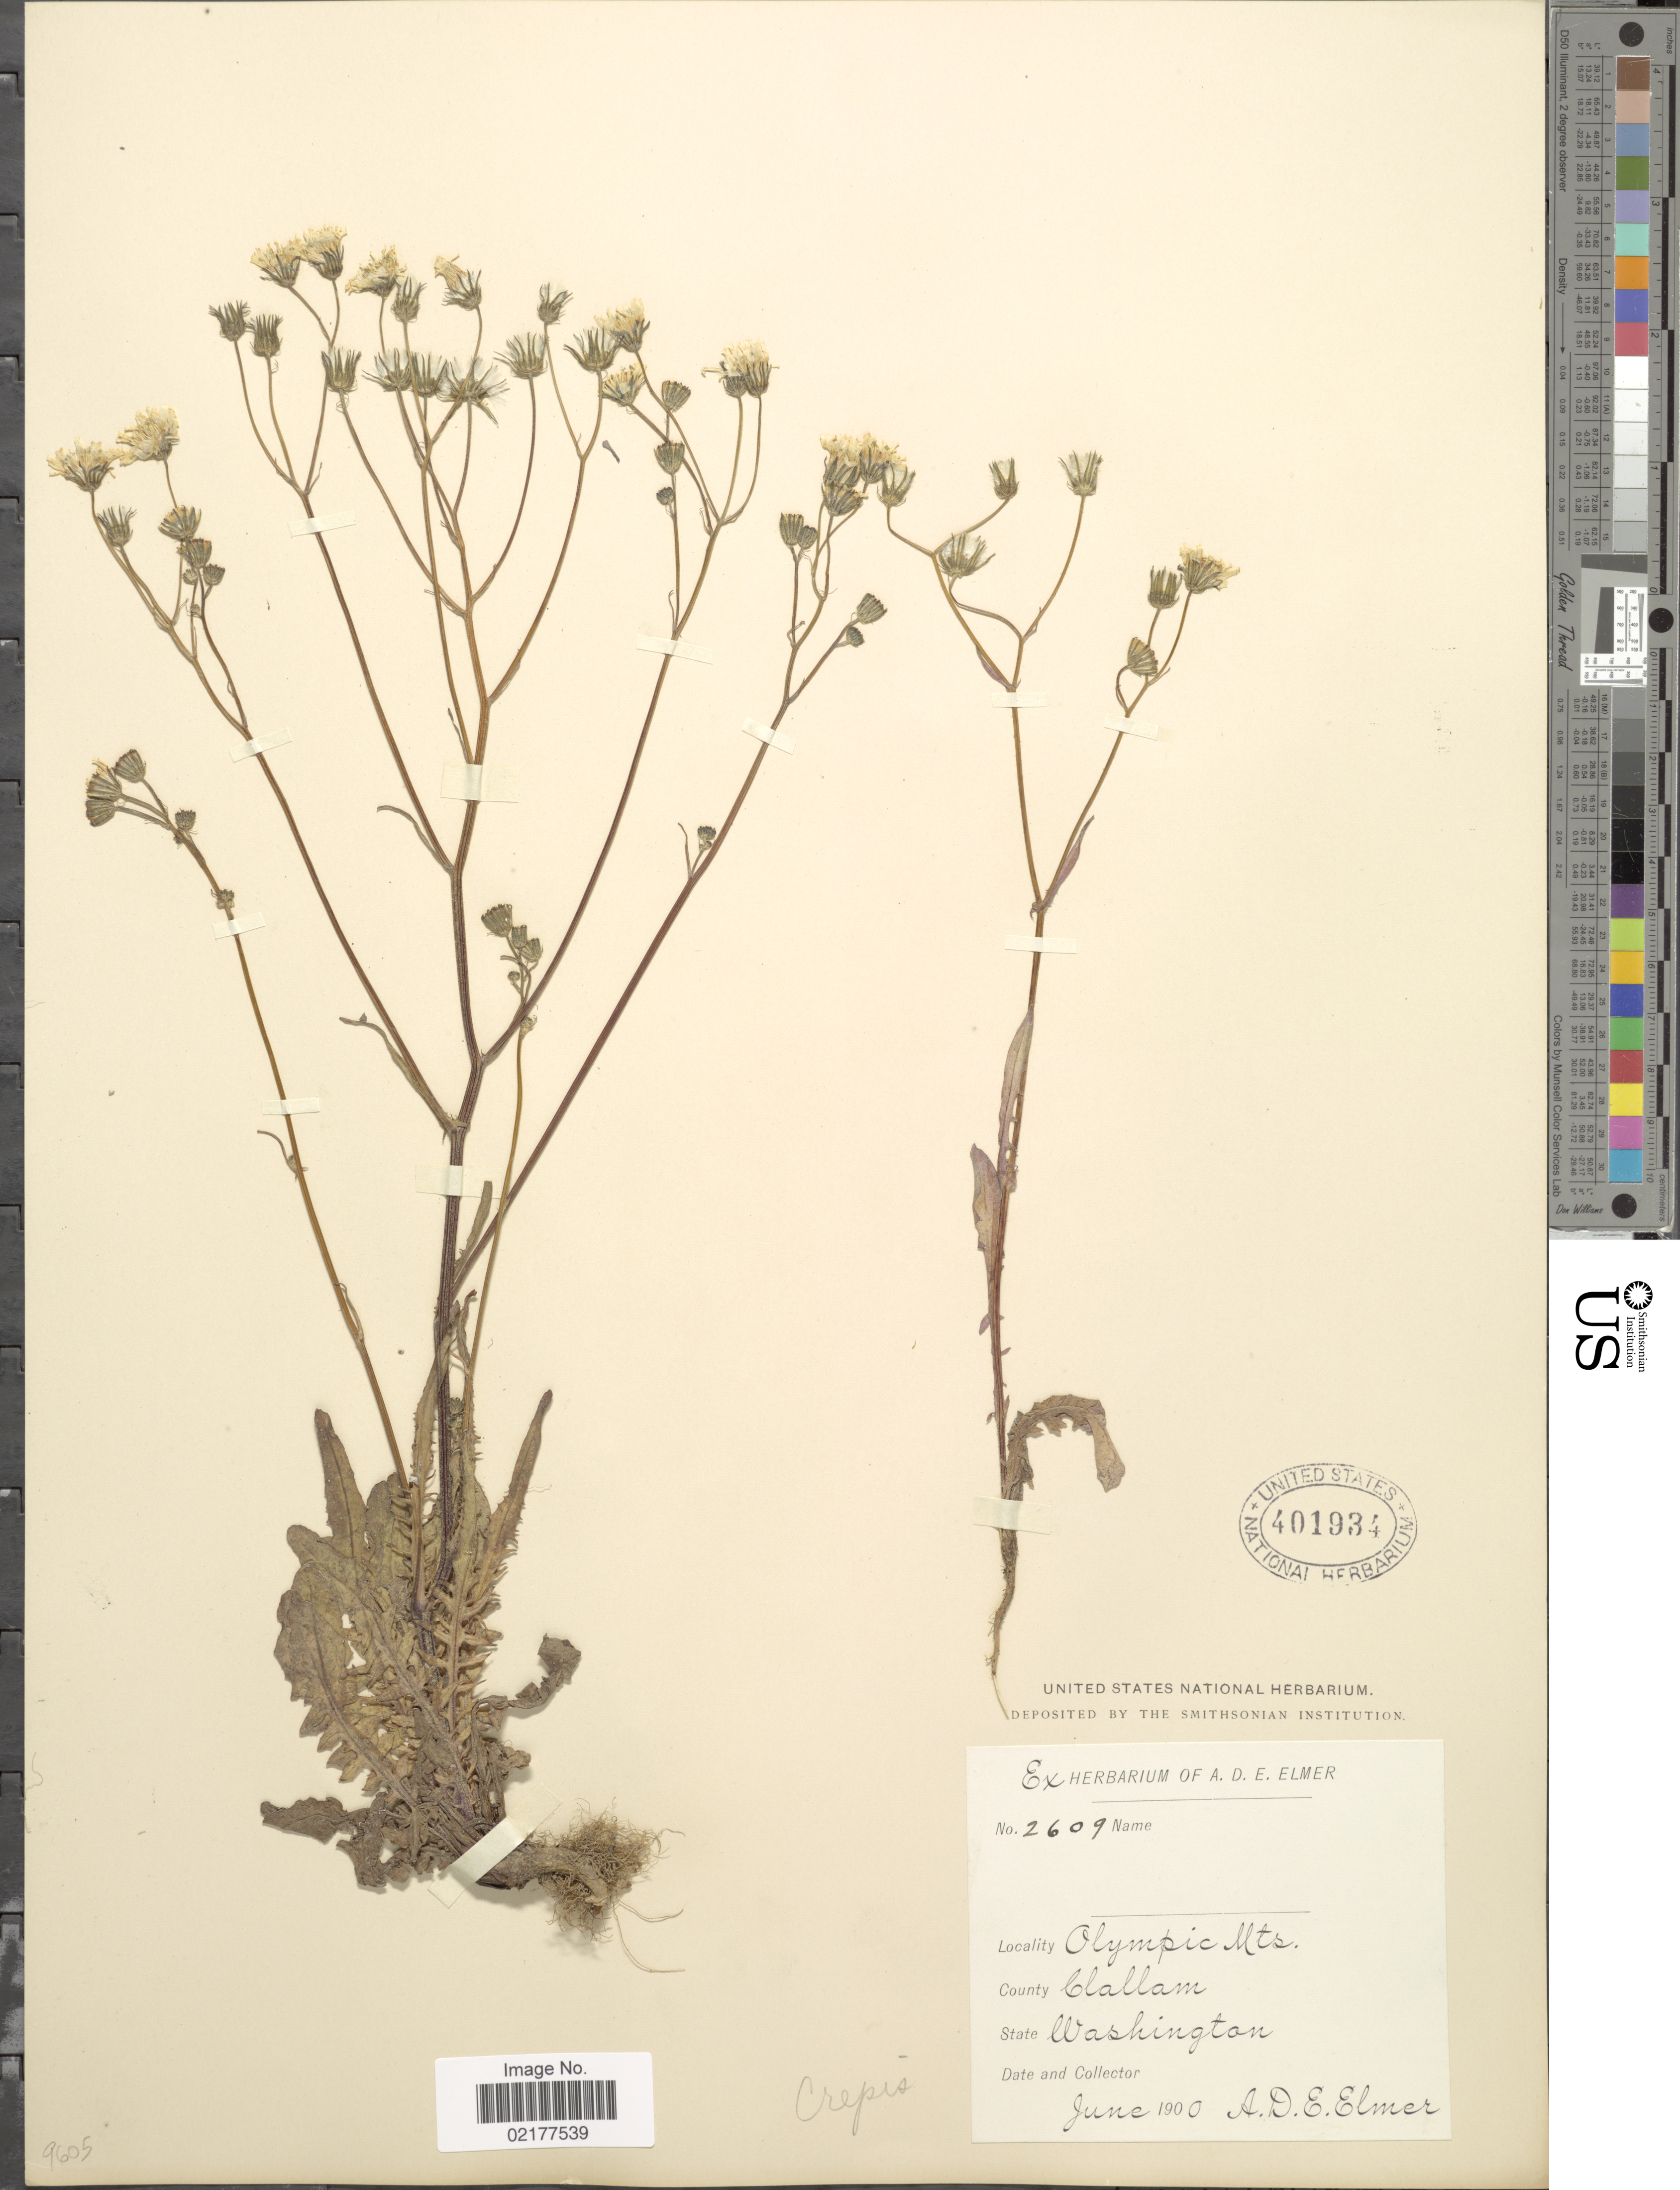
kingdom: Plantae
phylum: Tracheophyta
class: Magnoliopsida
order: Asterales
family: Asteraceae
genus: Crepis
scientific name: Crepis sp.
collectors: A. D. E. Elmer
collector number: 2609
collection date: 1900-06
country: United States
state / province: Washington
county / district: Clallam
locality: Olympic Mts. County Clallam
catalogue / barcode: US 401934